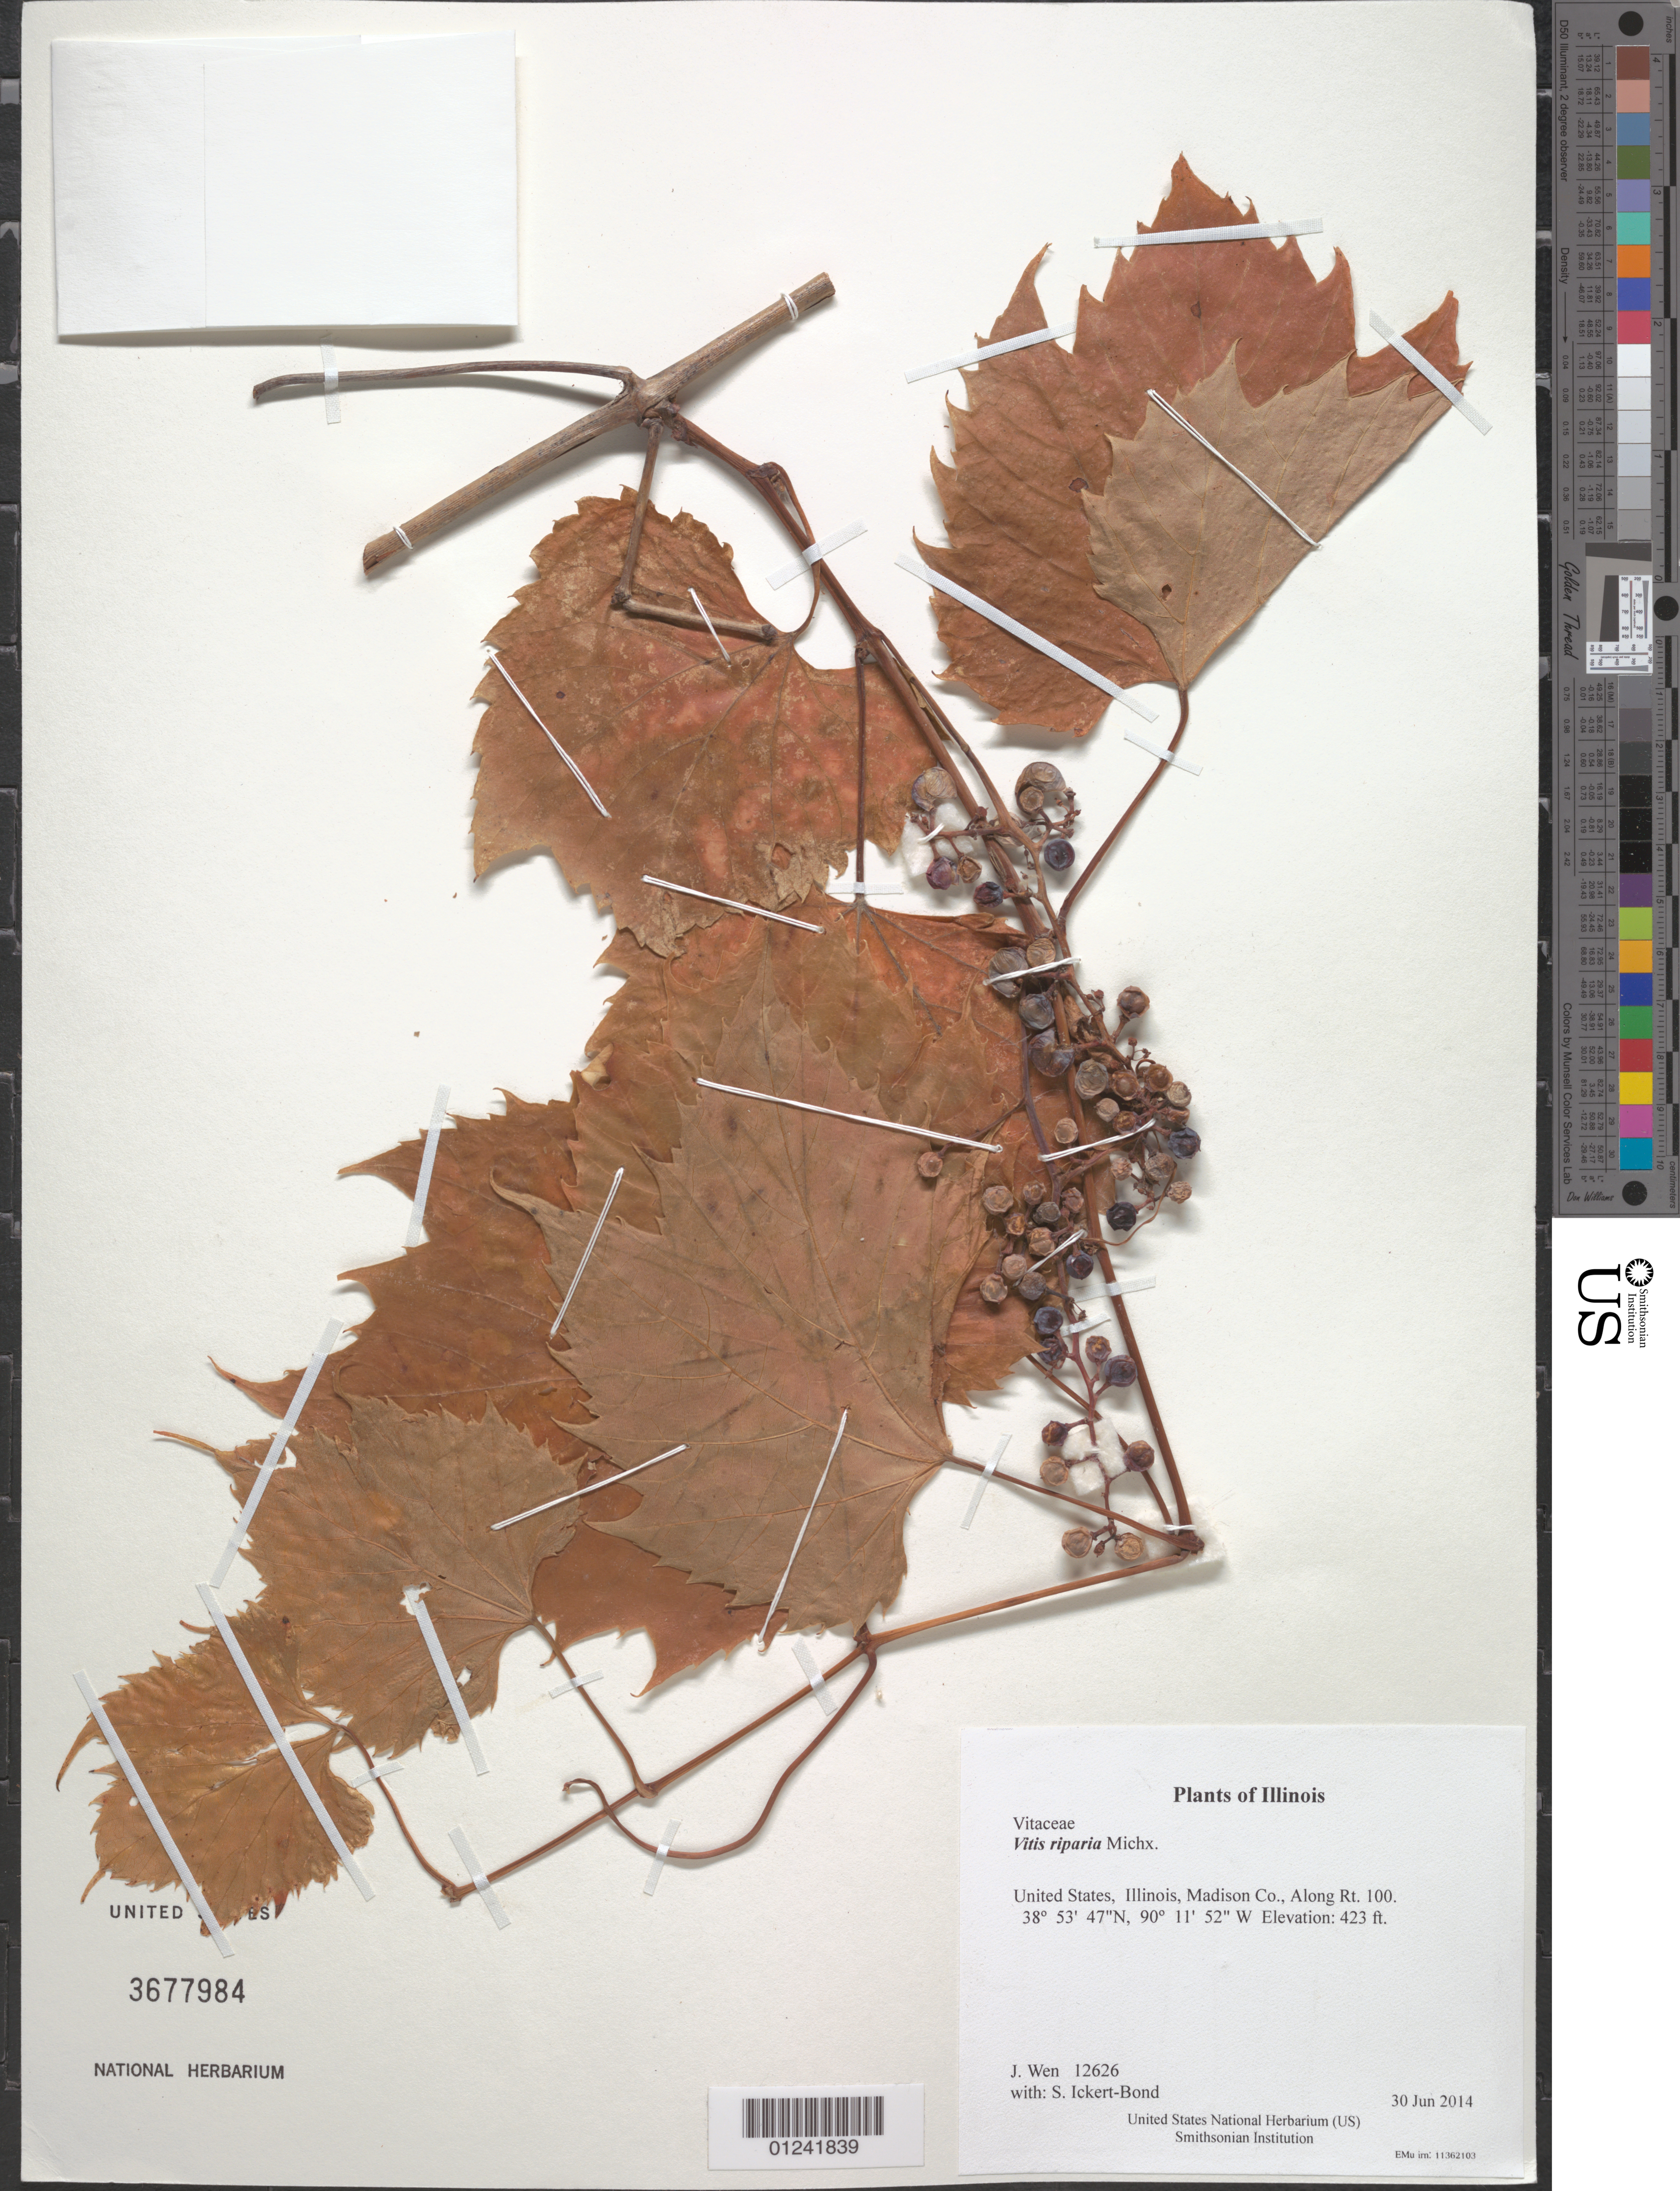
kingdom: Plantae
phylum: Tracheophyta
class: Magnoliopsida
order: Vitales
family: Vitaceae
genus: Vitis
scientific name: Vitis riparia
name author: Michx.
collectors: J. Wen & S. Ickert-Bond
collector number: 12626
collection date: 2014-06-30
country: United States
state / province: Illinois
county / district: Madison Co.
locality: Along Rt. 100.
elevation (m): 129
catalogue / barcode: US 3677984